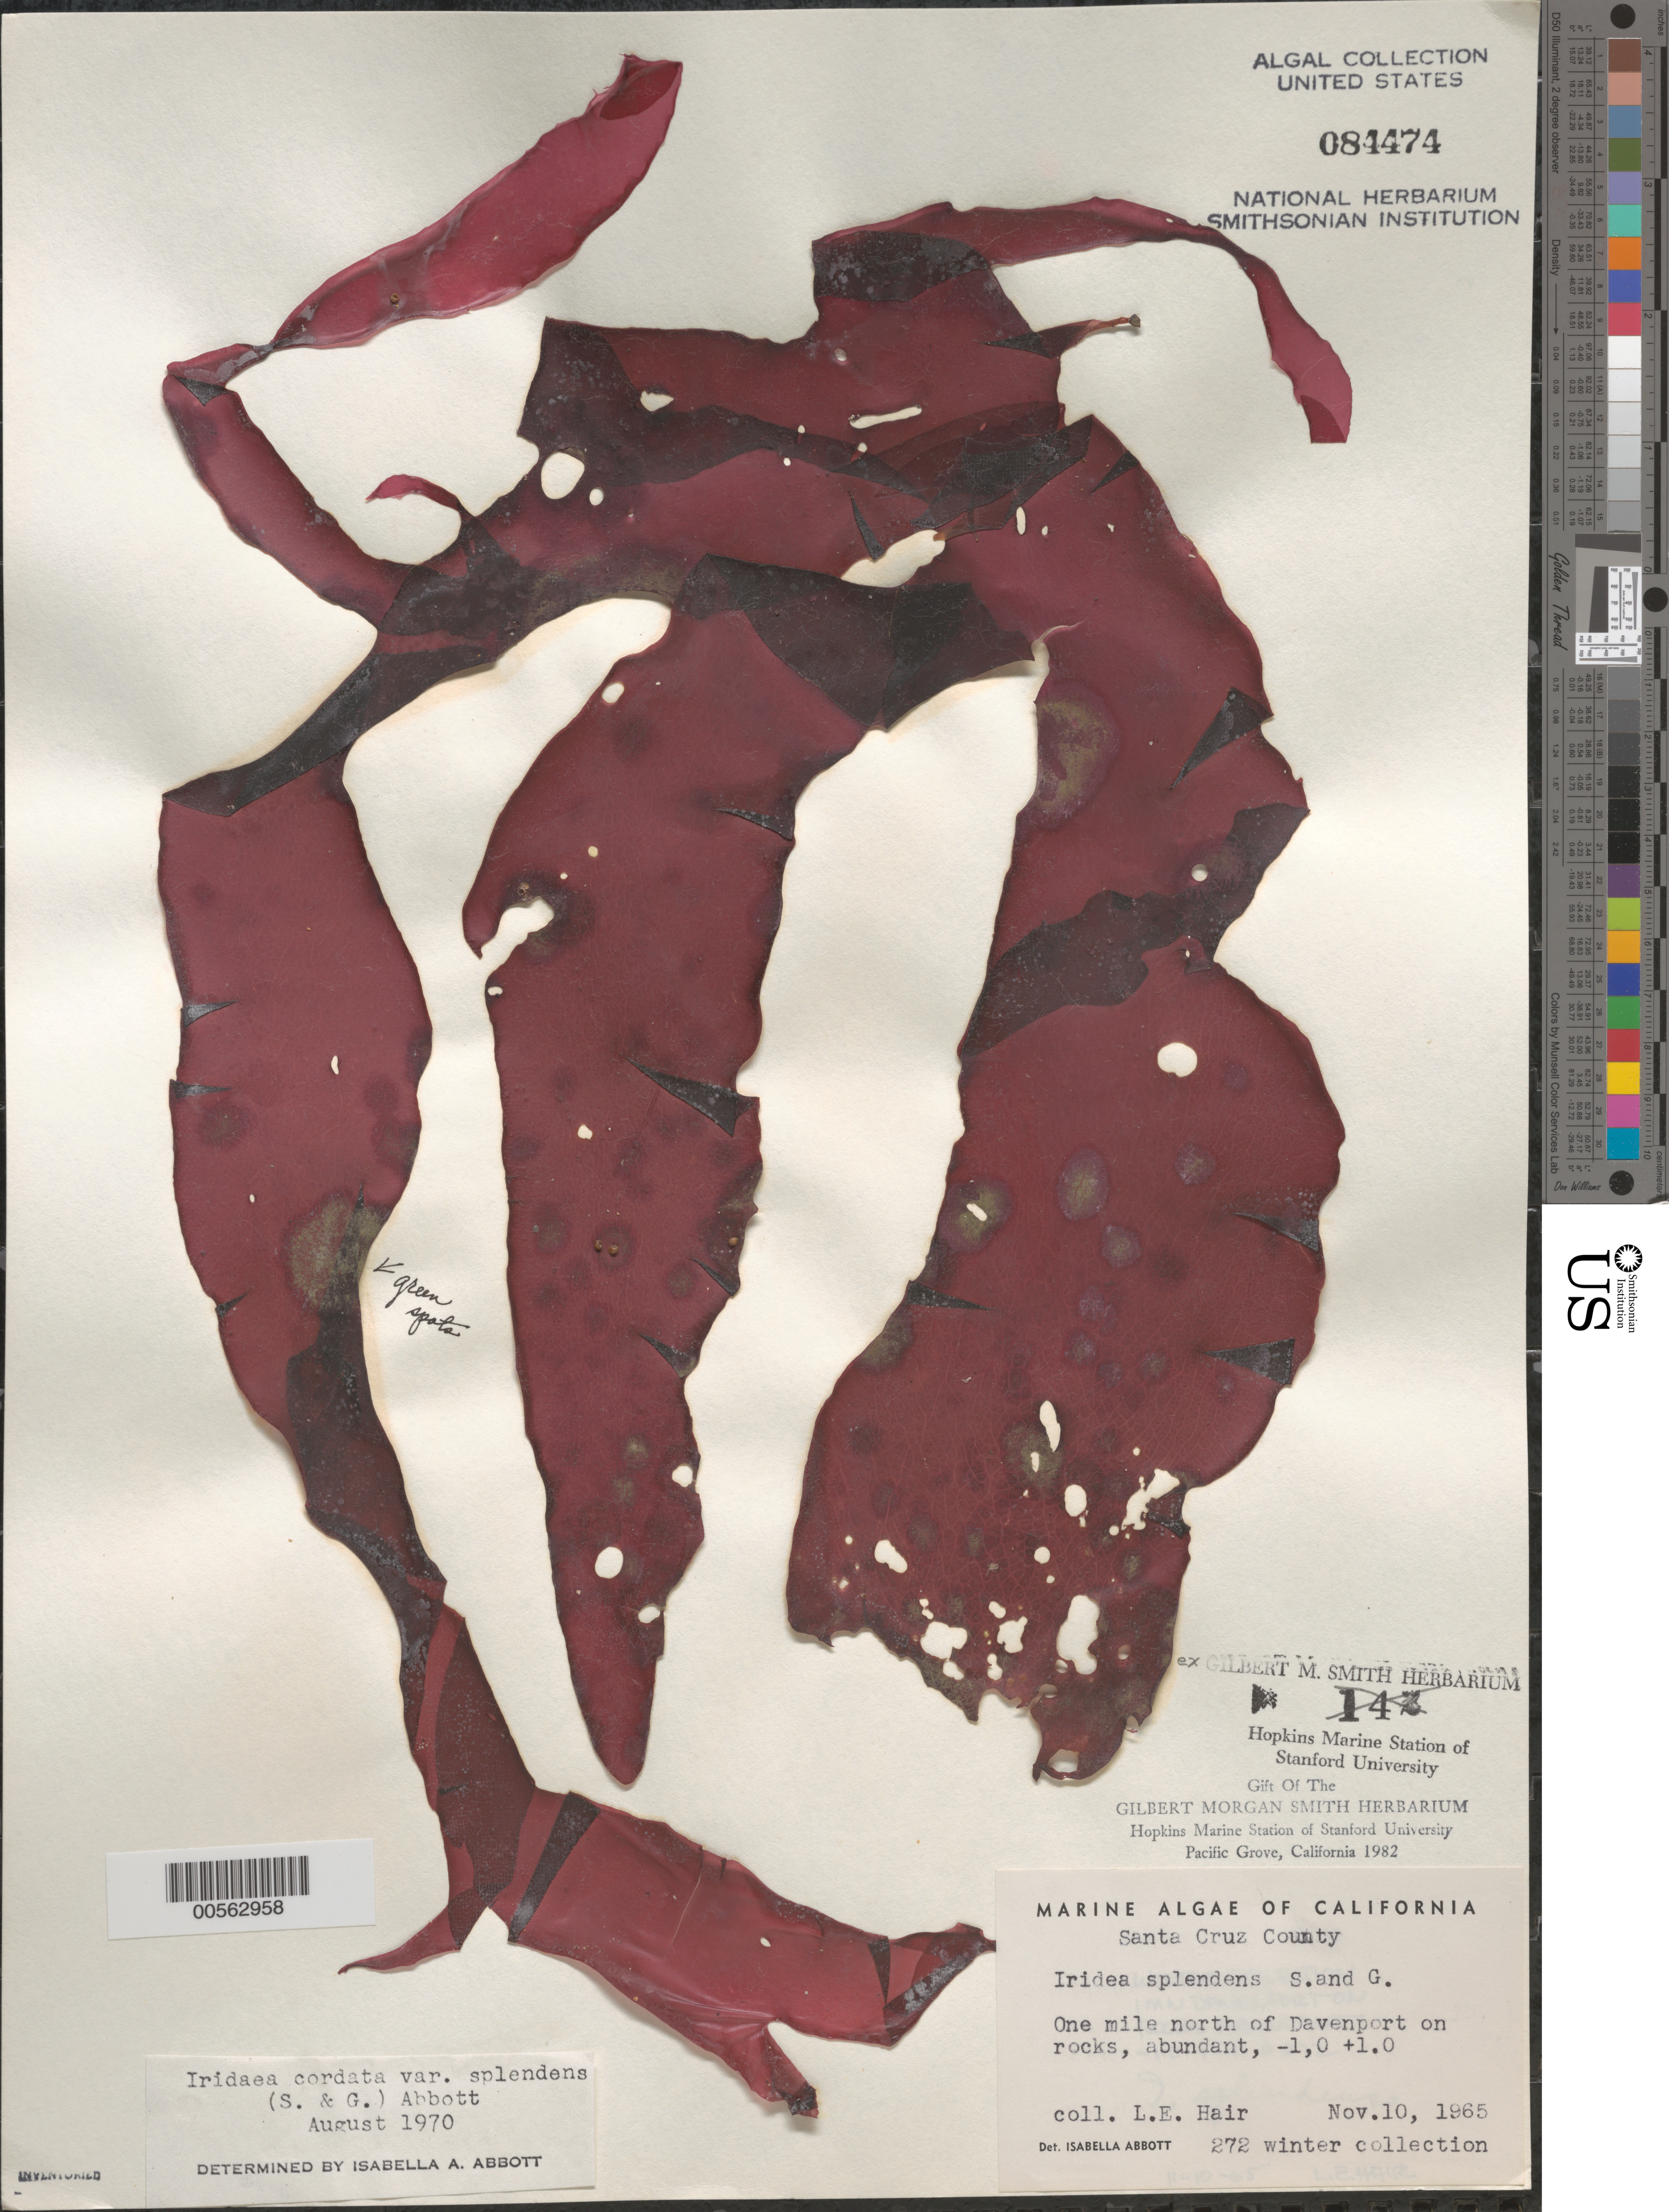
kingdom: Plantae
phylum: Rhodophyta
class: Florideophyceae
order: Gigartinales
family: Gigartinaceae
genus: Iridaea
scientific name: Iridaea cordata var. splendens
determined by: Abbott, Isabella A.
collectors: L. Hair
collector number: Leh 272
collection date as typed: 10 Nov 1965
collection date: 1965-11-10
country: United States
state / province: California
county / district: Santa Cruz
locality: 1 mile north of Davenport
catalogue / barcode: US 84474